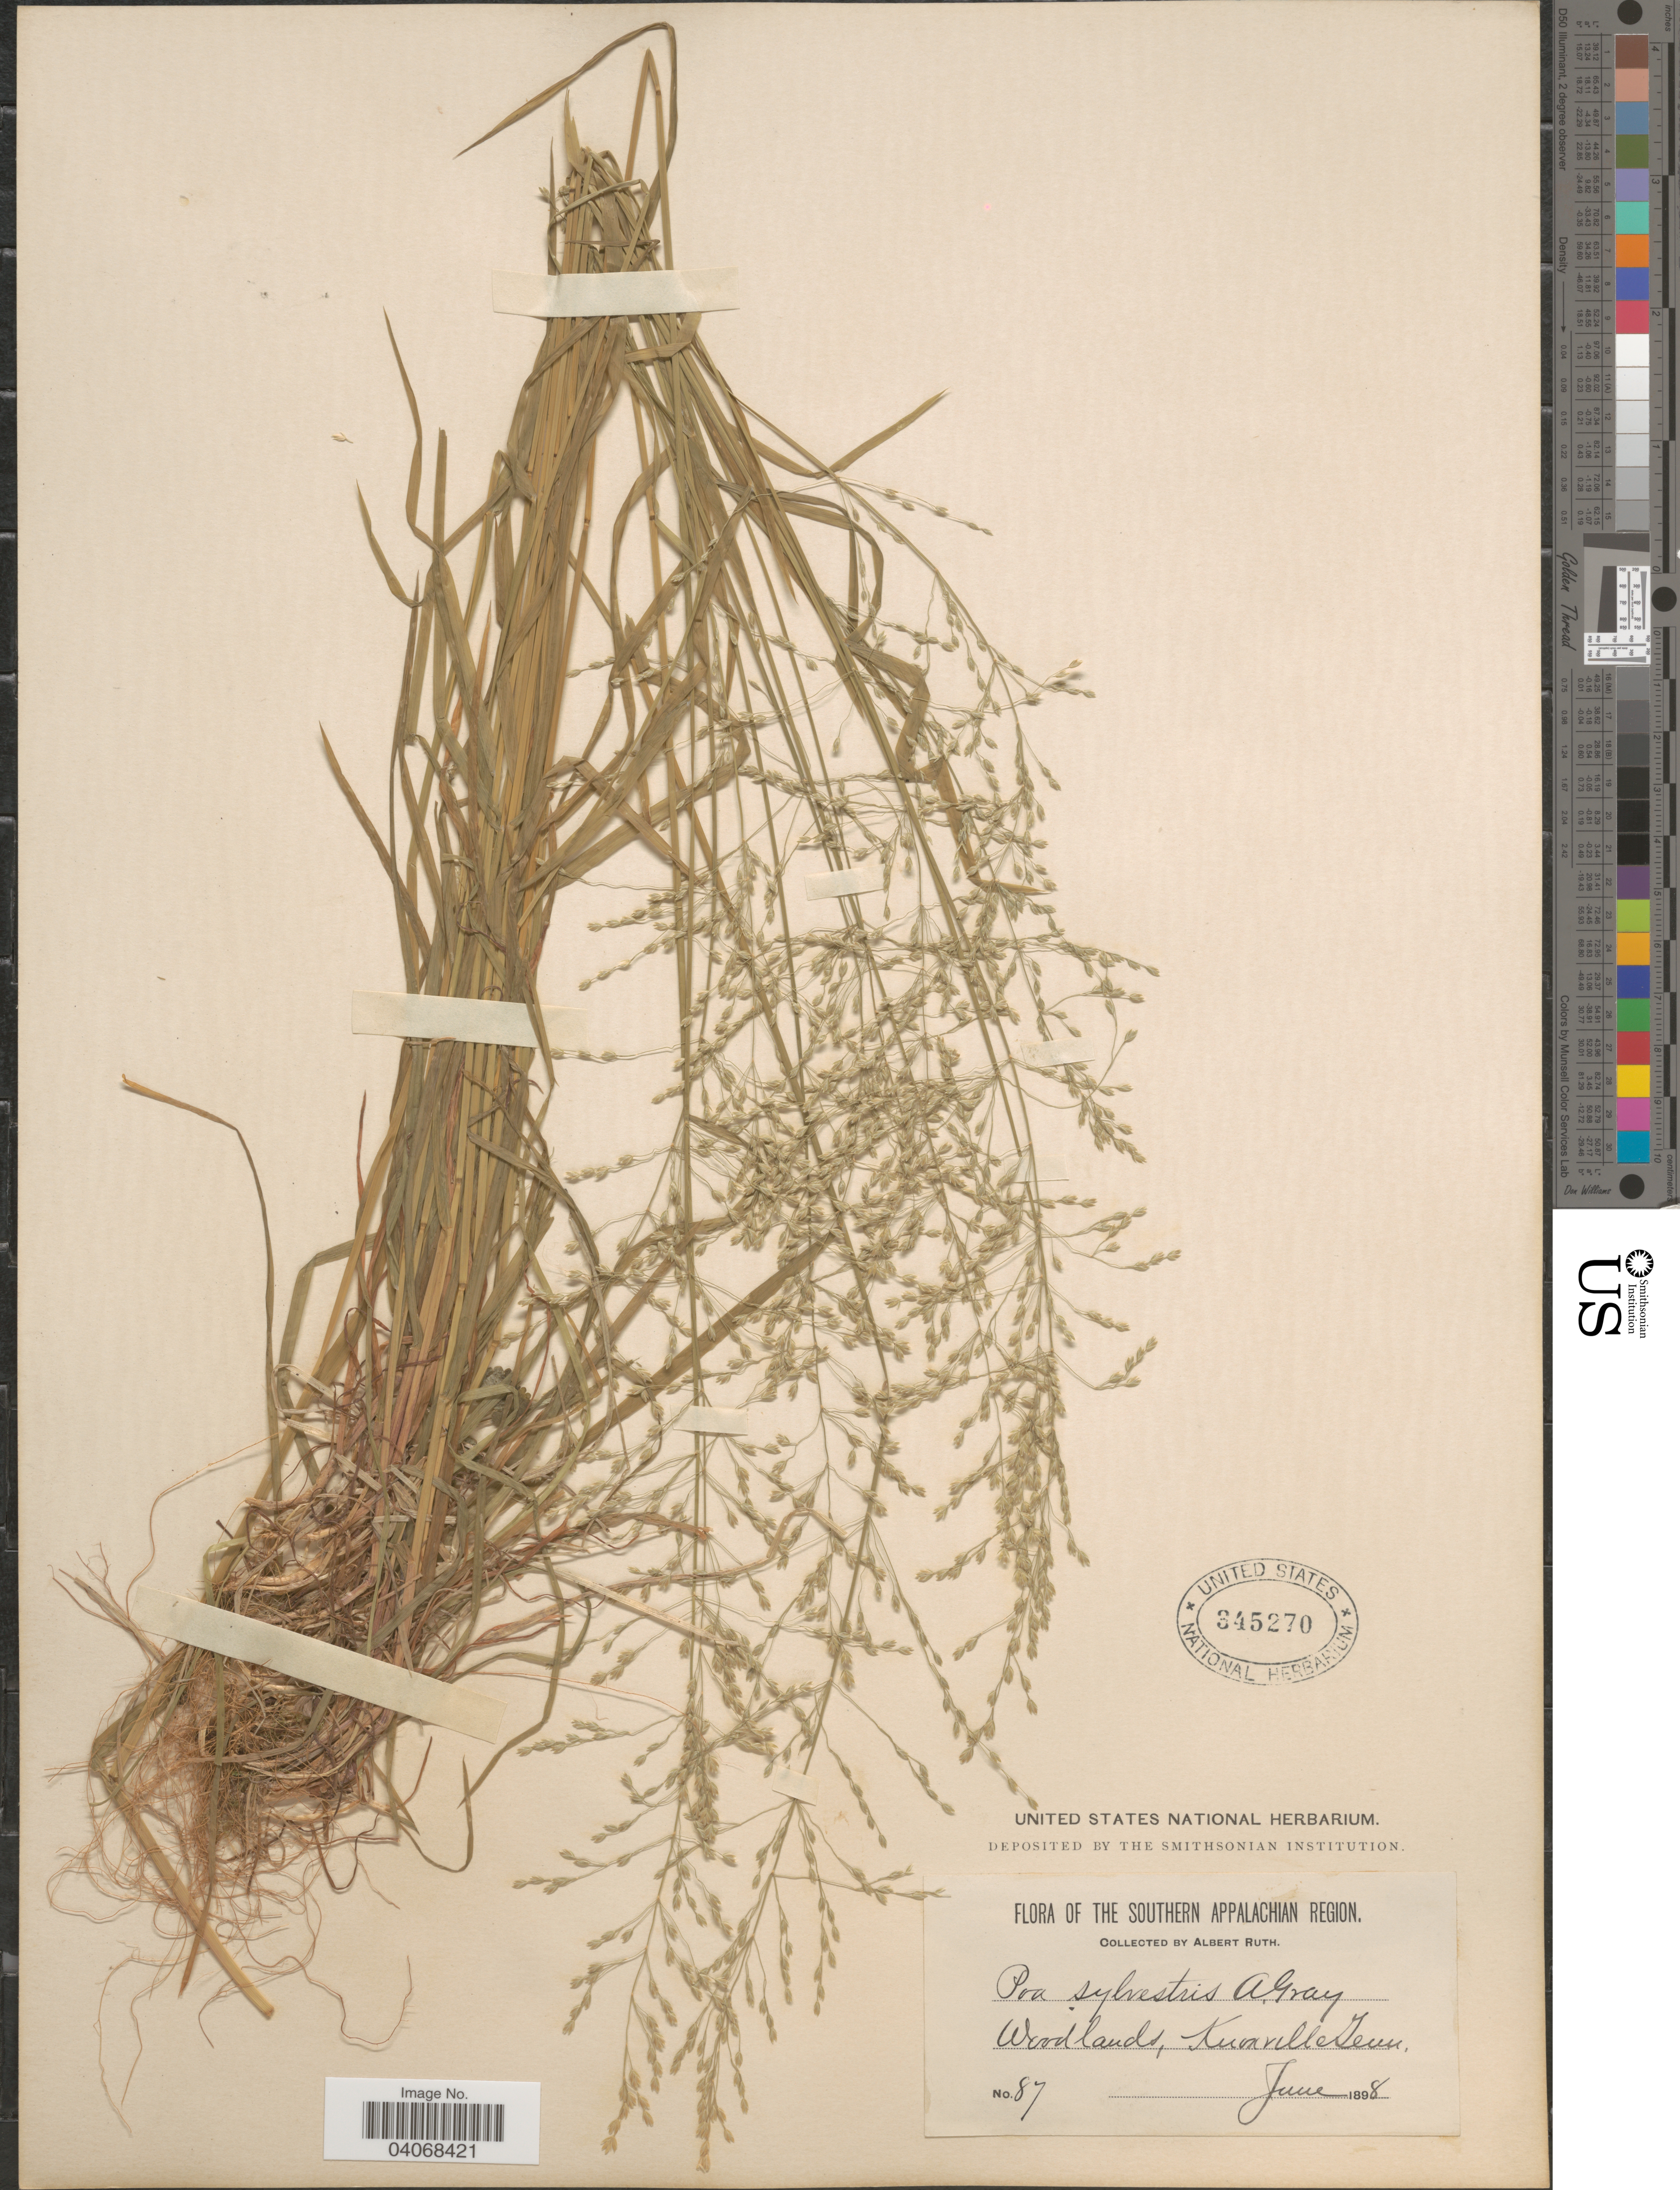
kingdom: Plantae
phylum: Tracheophyta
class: Liliopsida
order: Poales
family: Poaceae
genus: Poa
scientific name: Poa sylvestris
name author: A. Gray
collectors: A. Ruth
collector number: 87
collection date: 1898-06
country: United States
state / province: Tennessee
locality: The Southern Appalachian Region. Woodlands, Knoxville.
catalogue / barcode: US 345270